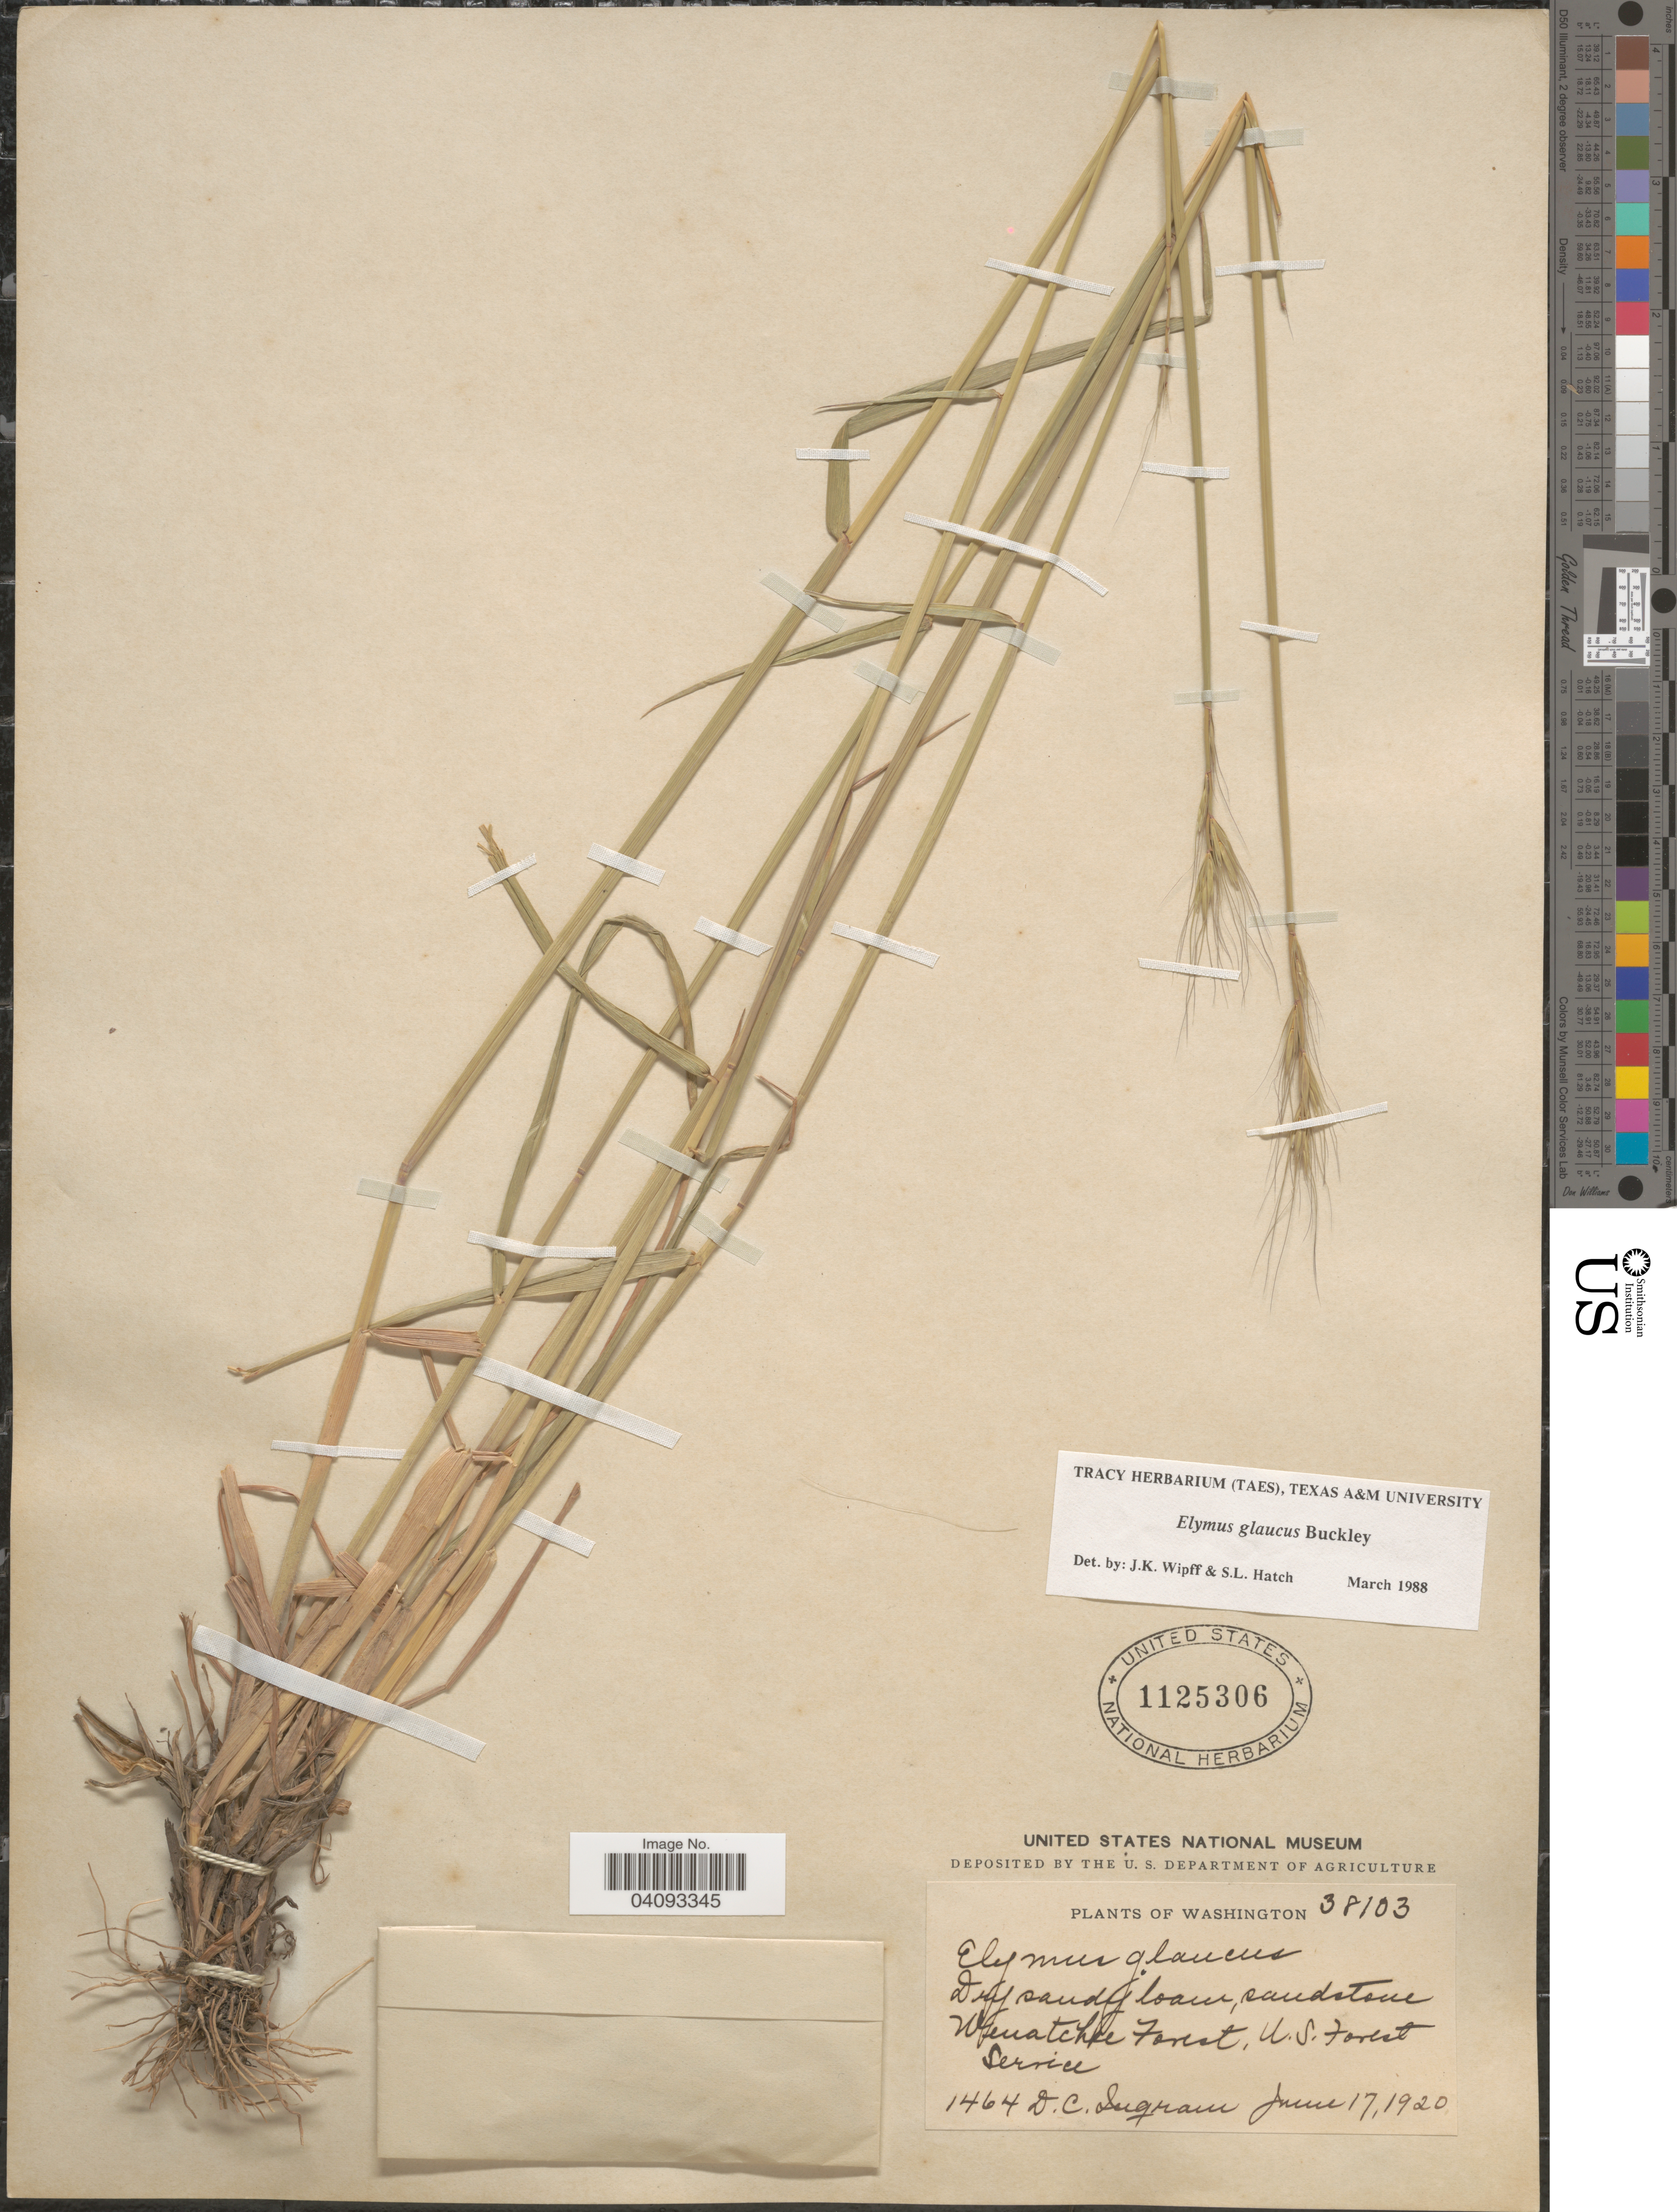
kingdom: Plantae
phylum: Tracheophyta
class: Liliopsida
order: Poales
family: Poaceae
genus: Elymus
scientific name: Elymus glaucus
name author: Buckley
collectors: D. C. Ingram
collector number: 1464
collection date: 1920-06-17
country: United States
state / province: Washington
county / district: Chelan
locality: Dry sandy loam, sandstone Wenatchee Forest, U.S. Forest Service.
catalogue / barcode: US 1125306